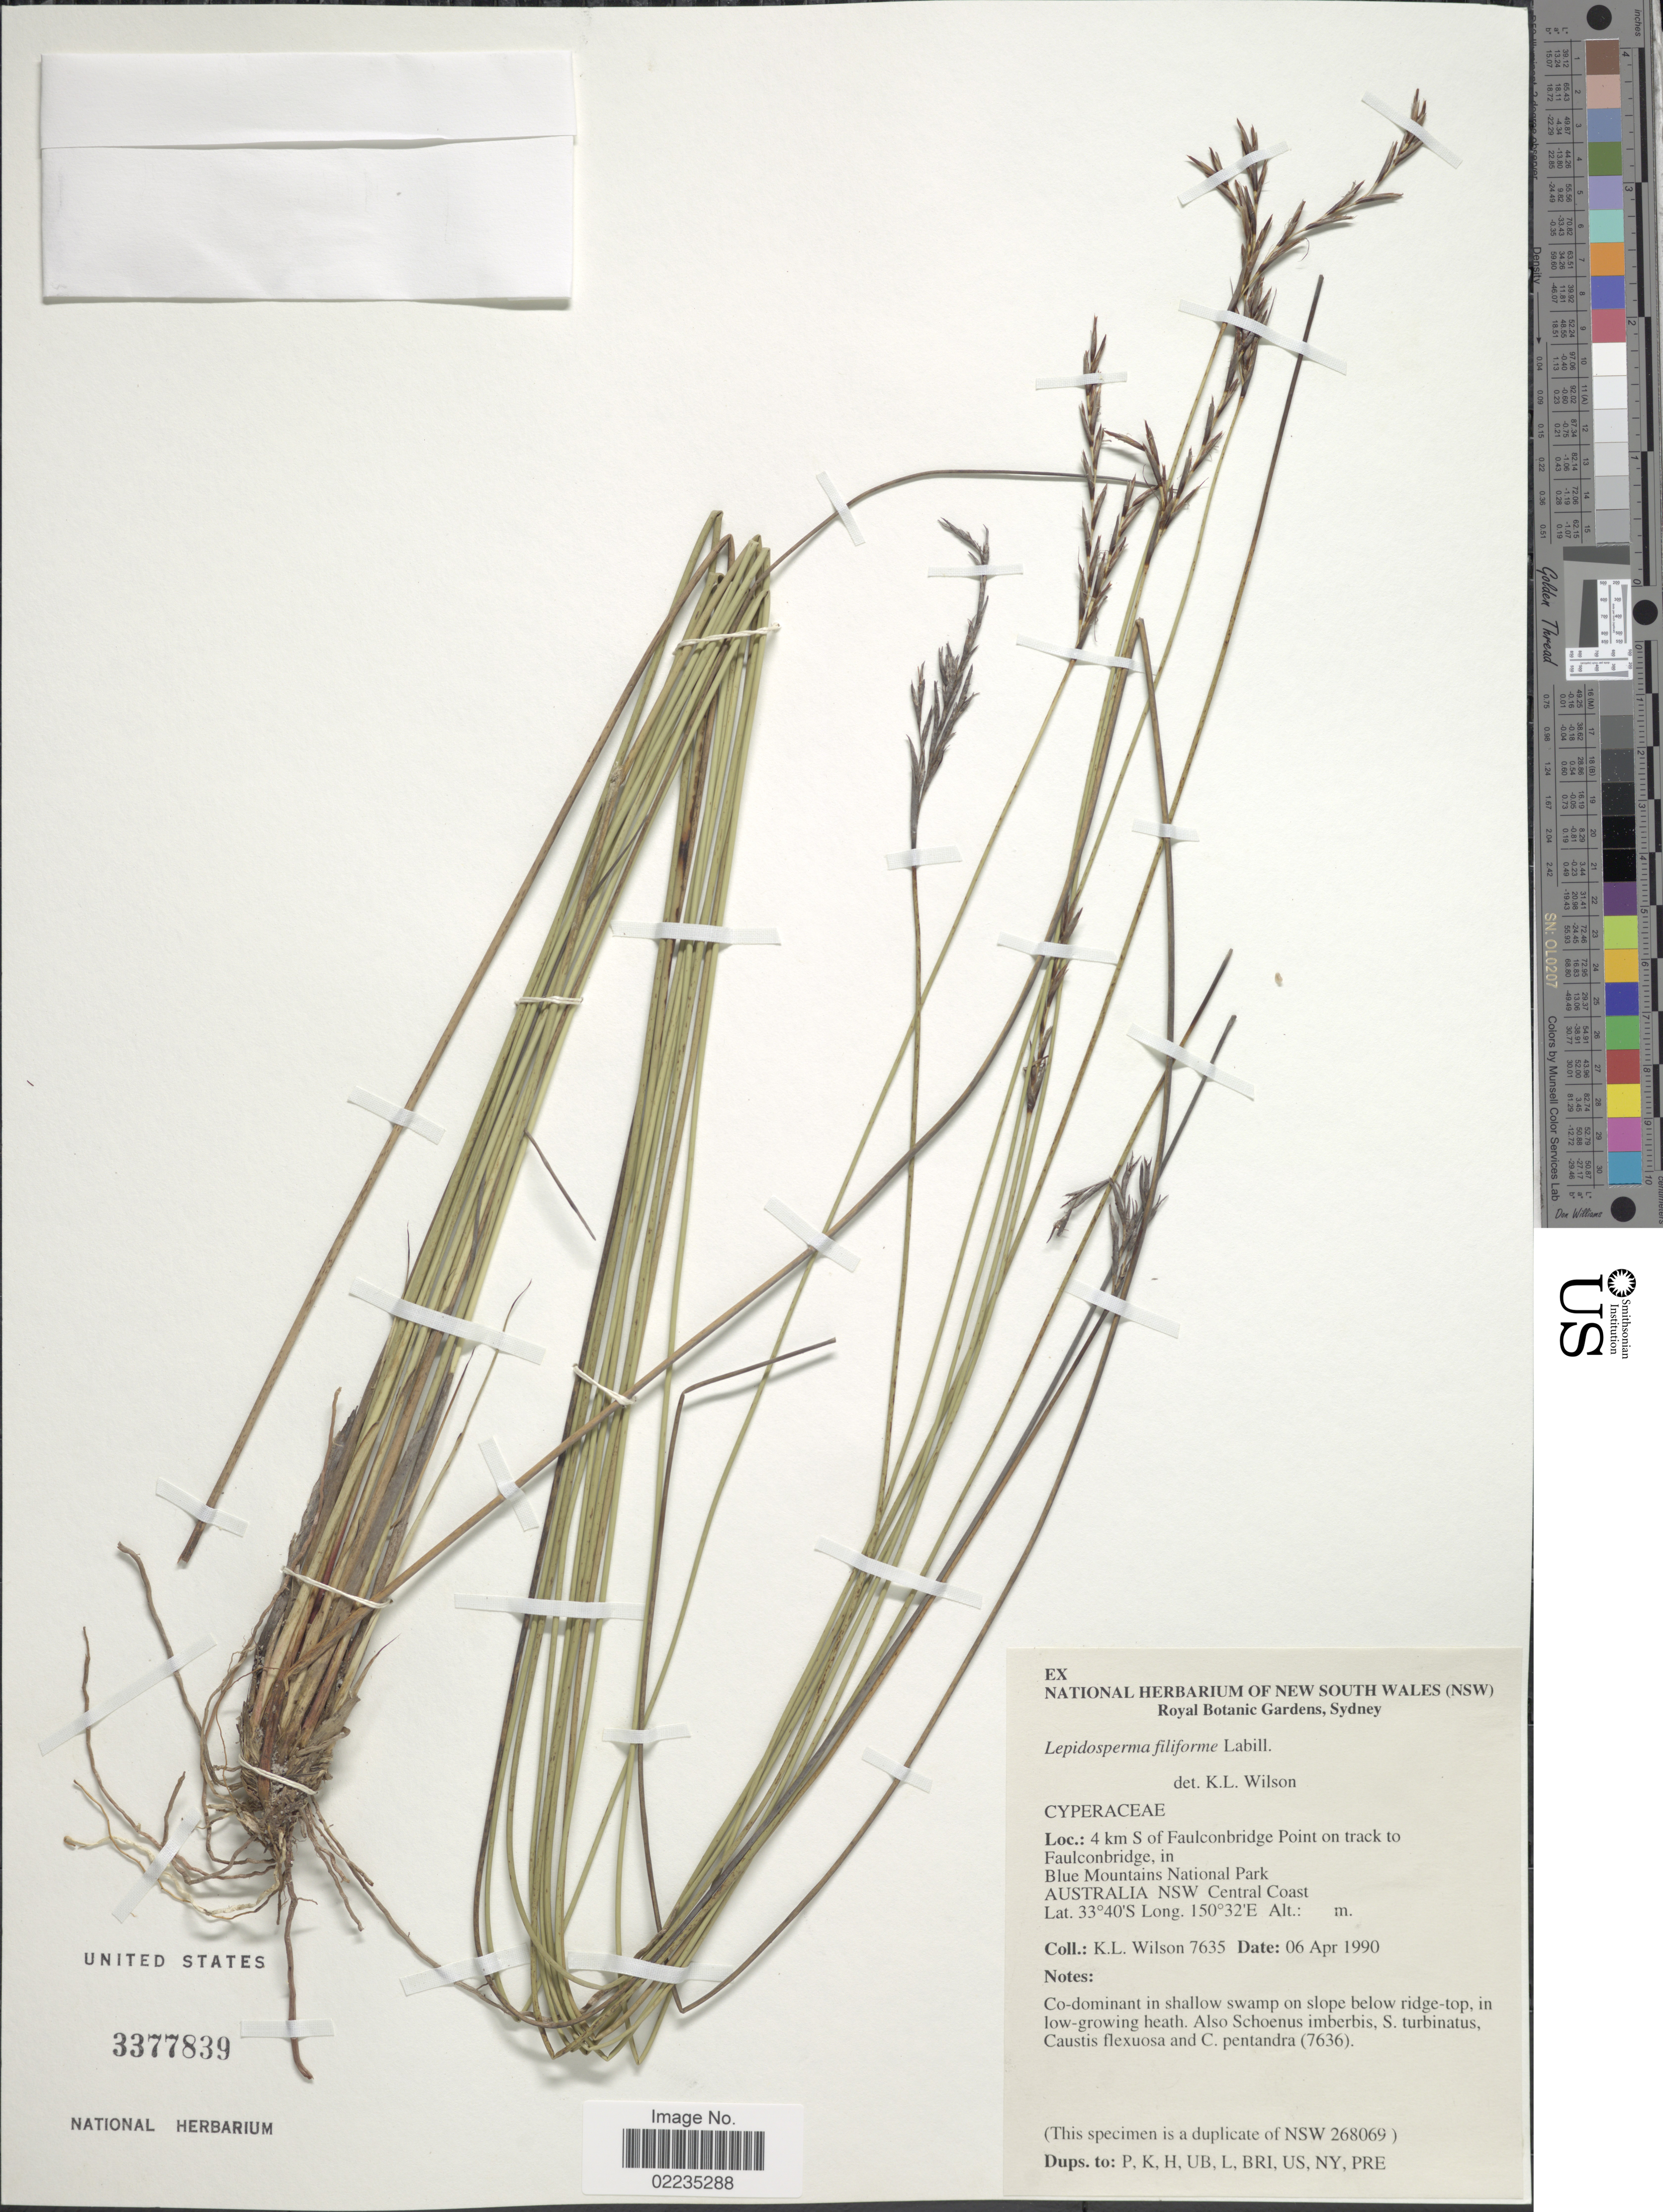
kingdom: Plantae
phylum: Tracheophyta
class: Liliopsida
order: Poales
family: Cyperaceae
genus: Lepidosperma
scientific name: Lepidosperma filiforme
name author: Labill.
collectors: K. L. Wilson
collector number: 7635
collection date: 1990-04-06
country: Australia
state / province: New South Wales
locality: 4 km S of Faulconbridge Point on track to Faulconbridge, in Blue Mountains National Park, Australia NSW Central Coast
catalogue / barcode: US 3377839